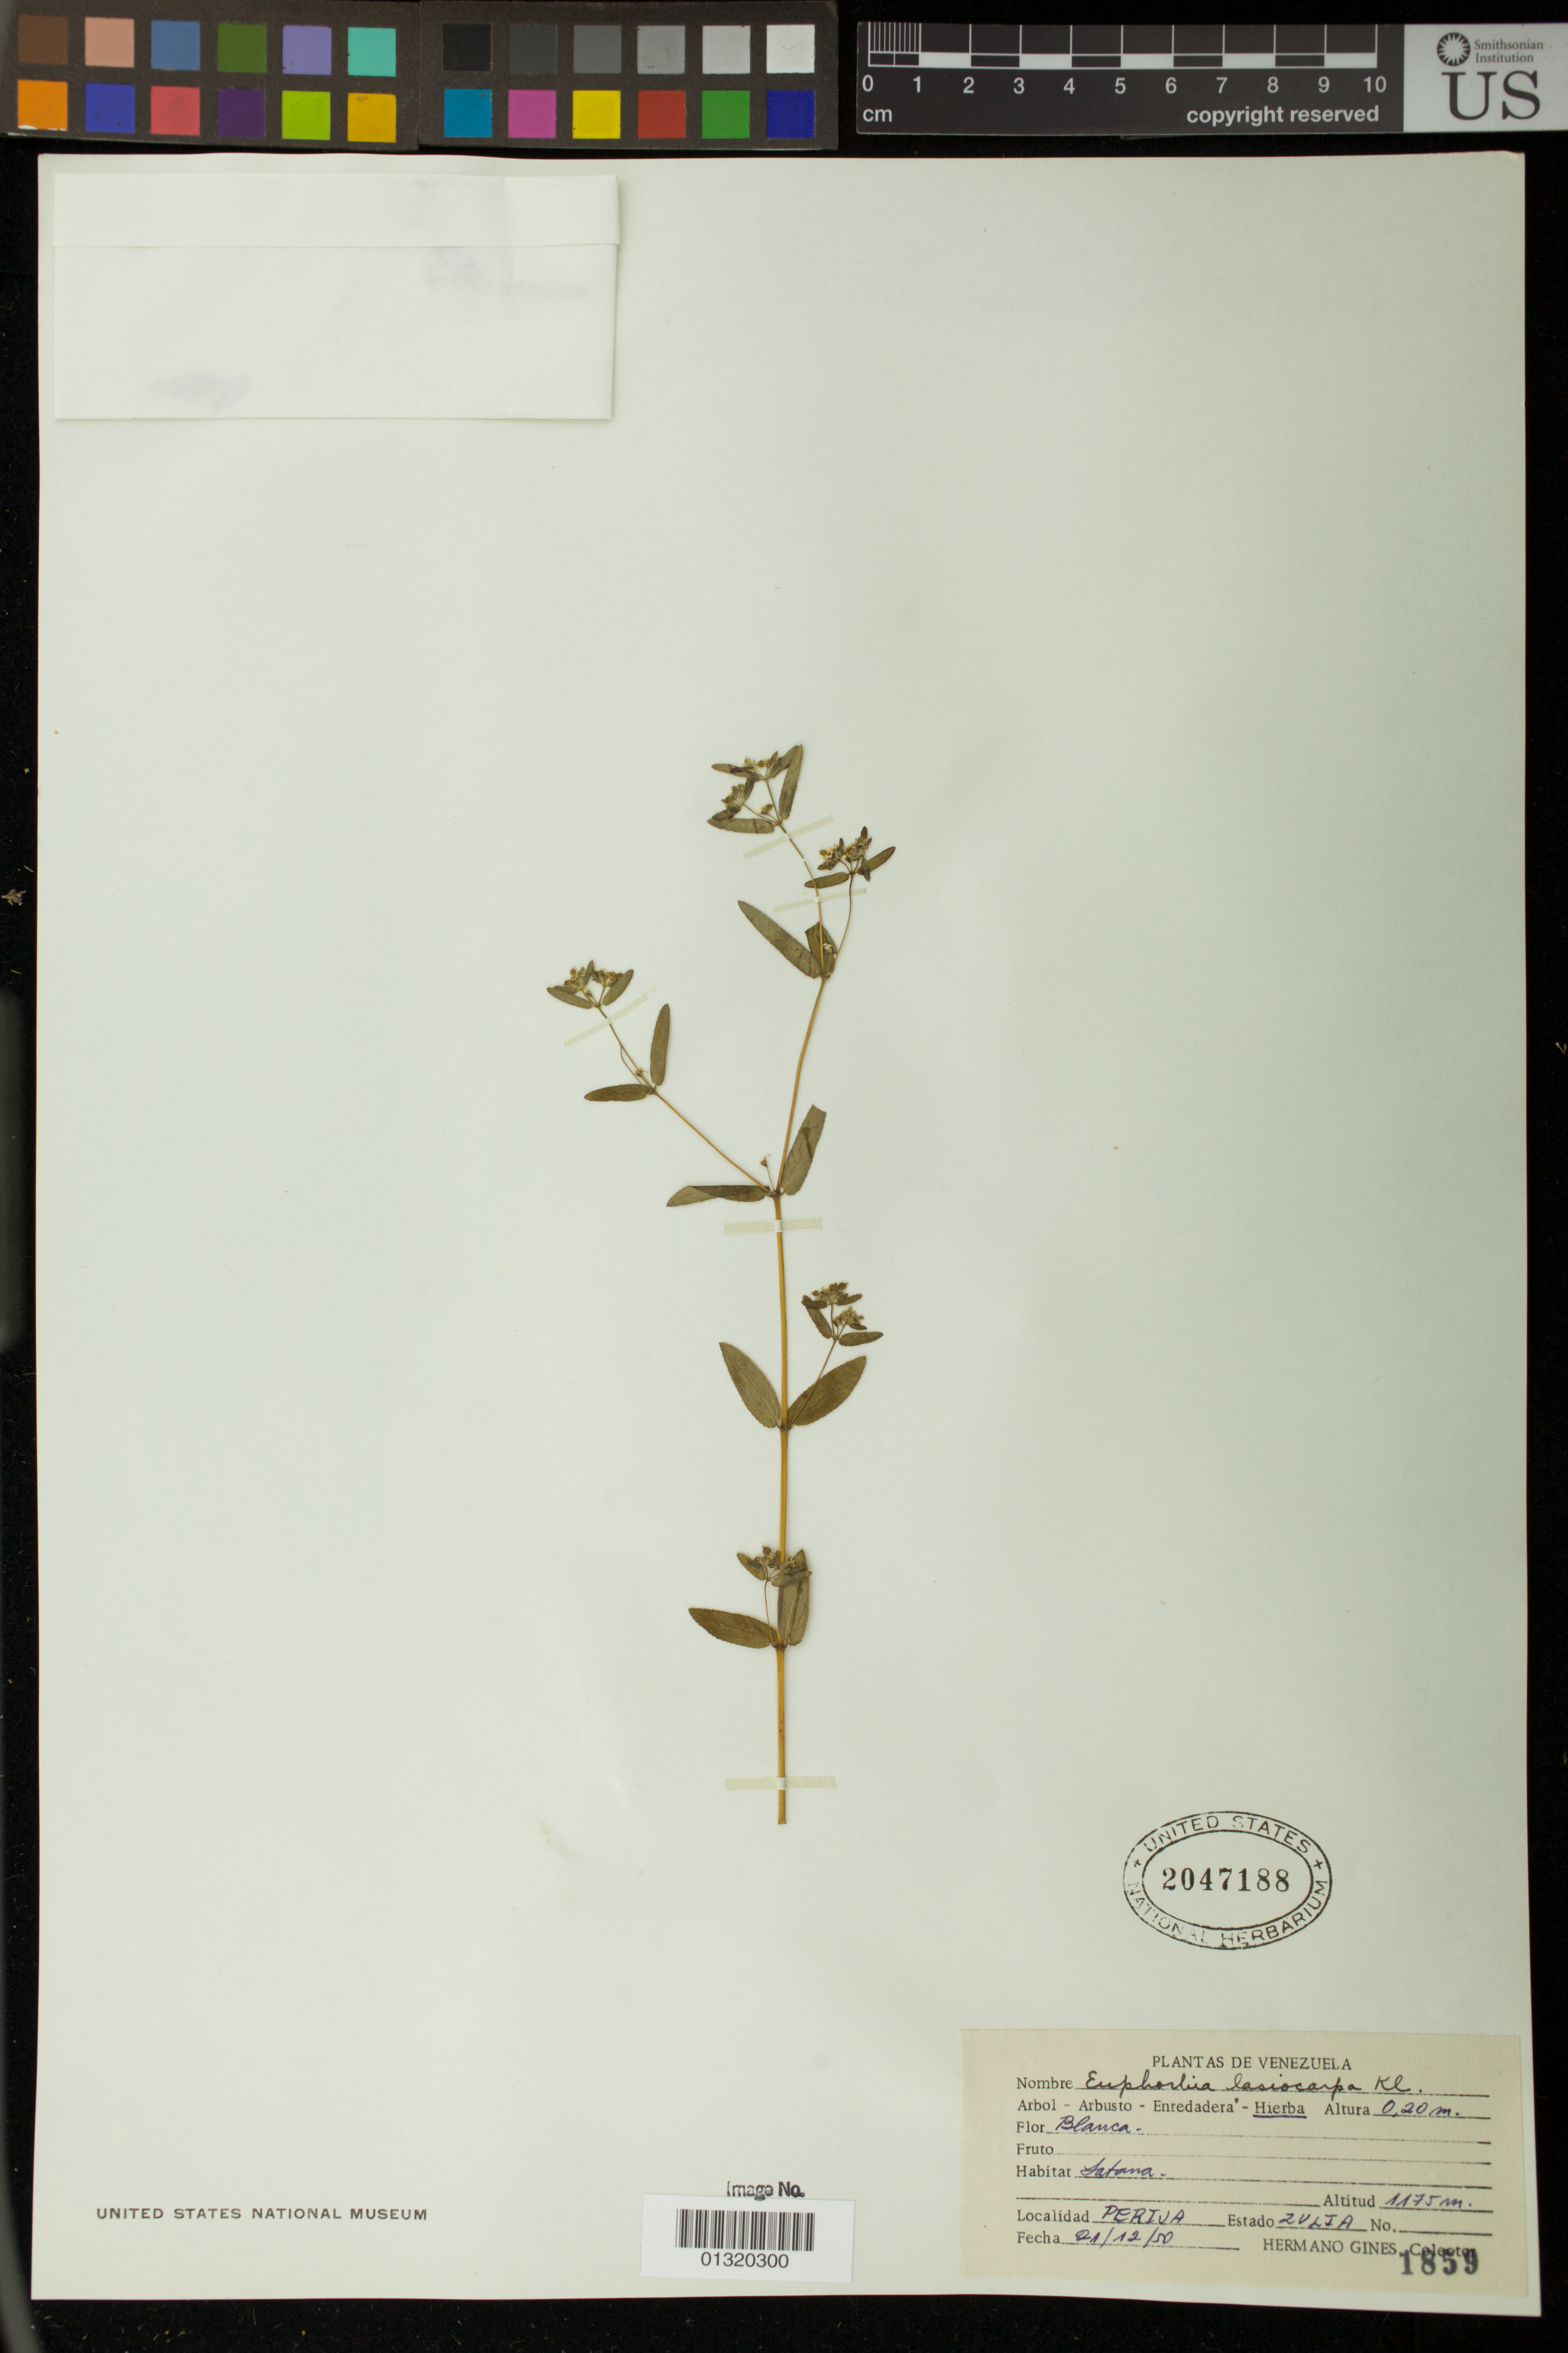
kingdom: Plantae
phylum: Tracheophyta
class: Magnoliopsida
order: Malpighiales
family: Euphorbiaceae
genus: Euphorbia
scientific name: Euphorbia lasiocarpa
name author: Klotzsch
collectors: H. Gines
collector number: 1859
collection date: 1950-12-21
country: Venezuela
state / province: Zulia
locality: Perija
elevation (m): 1175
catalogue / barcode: US 2047188